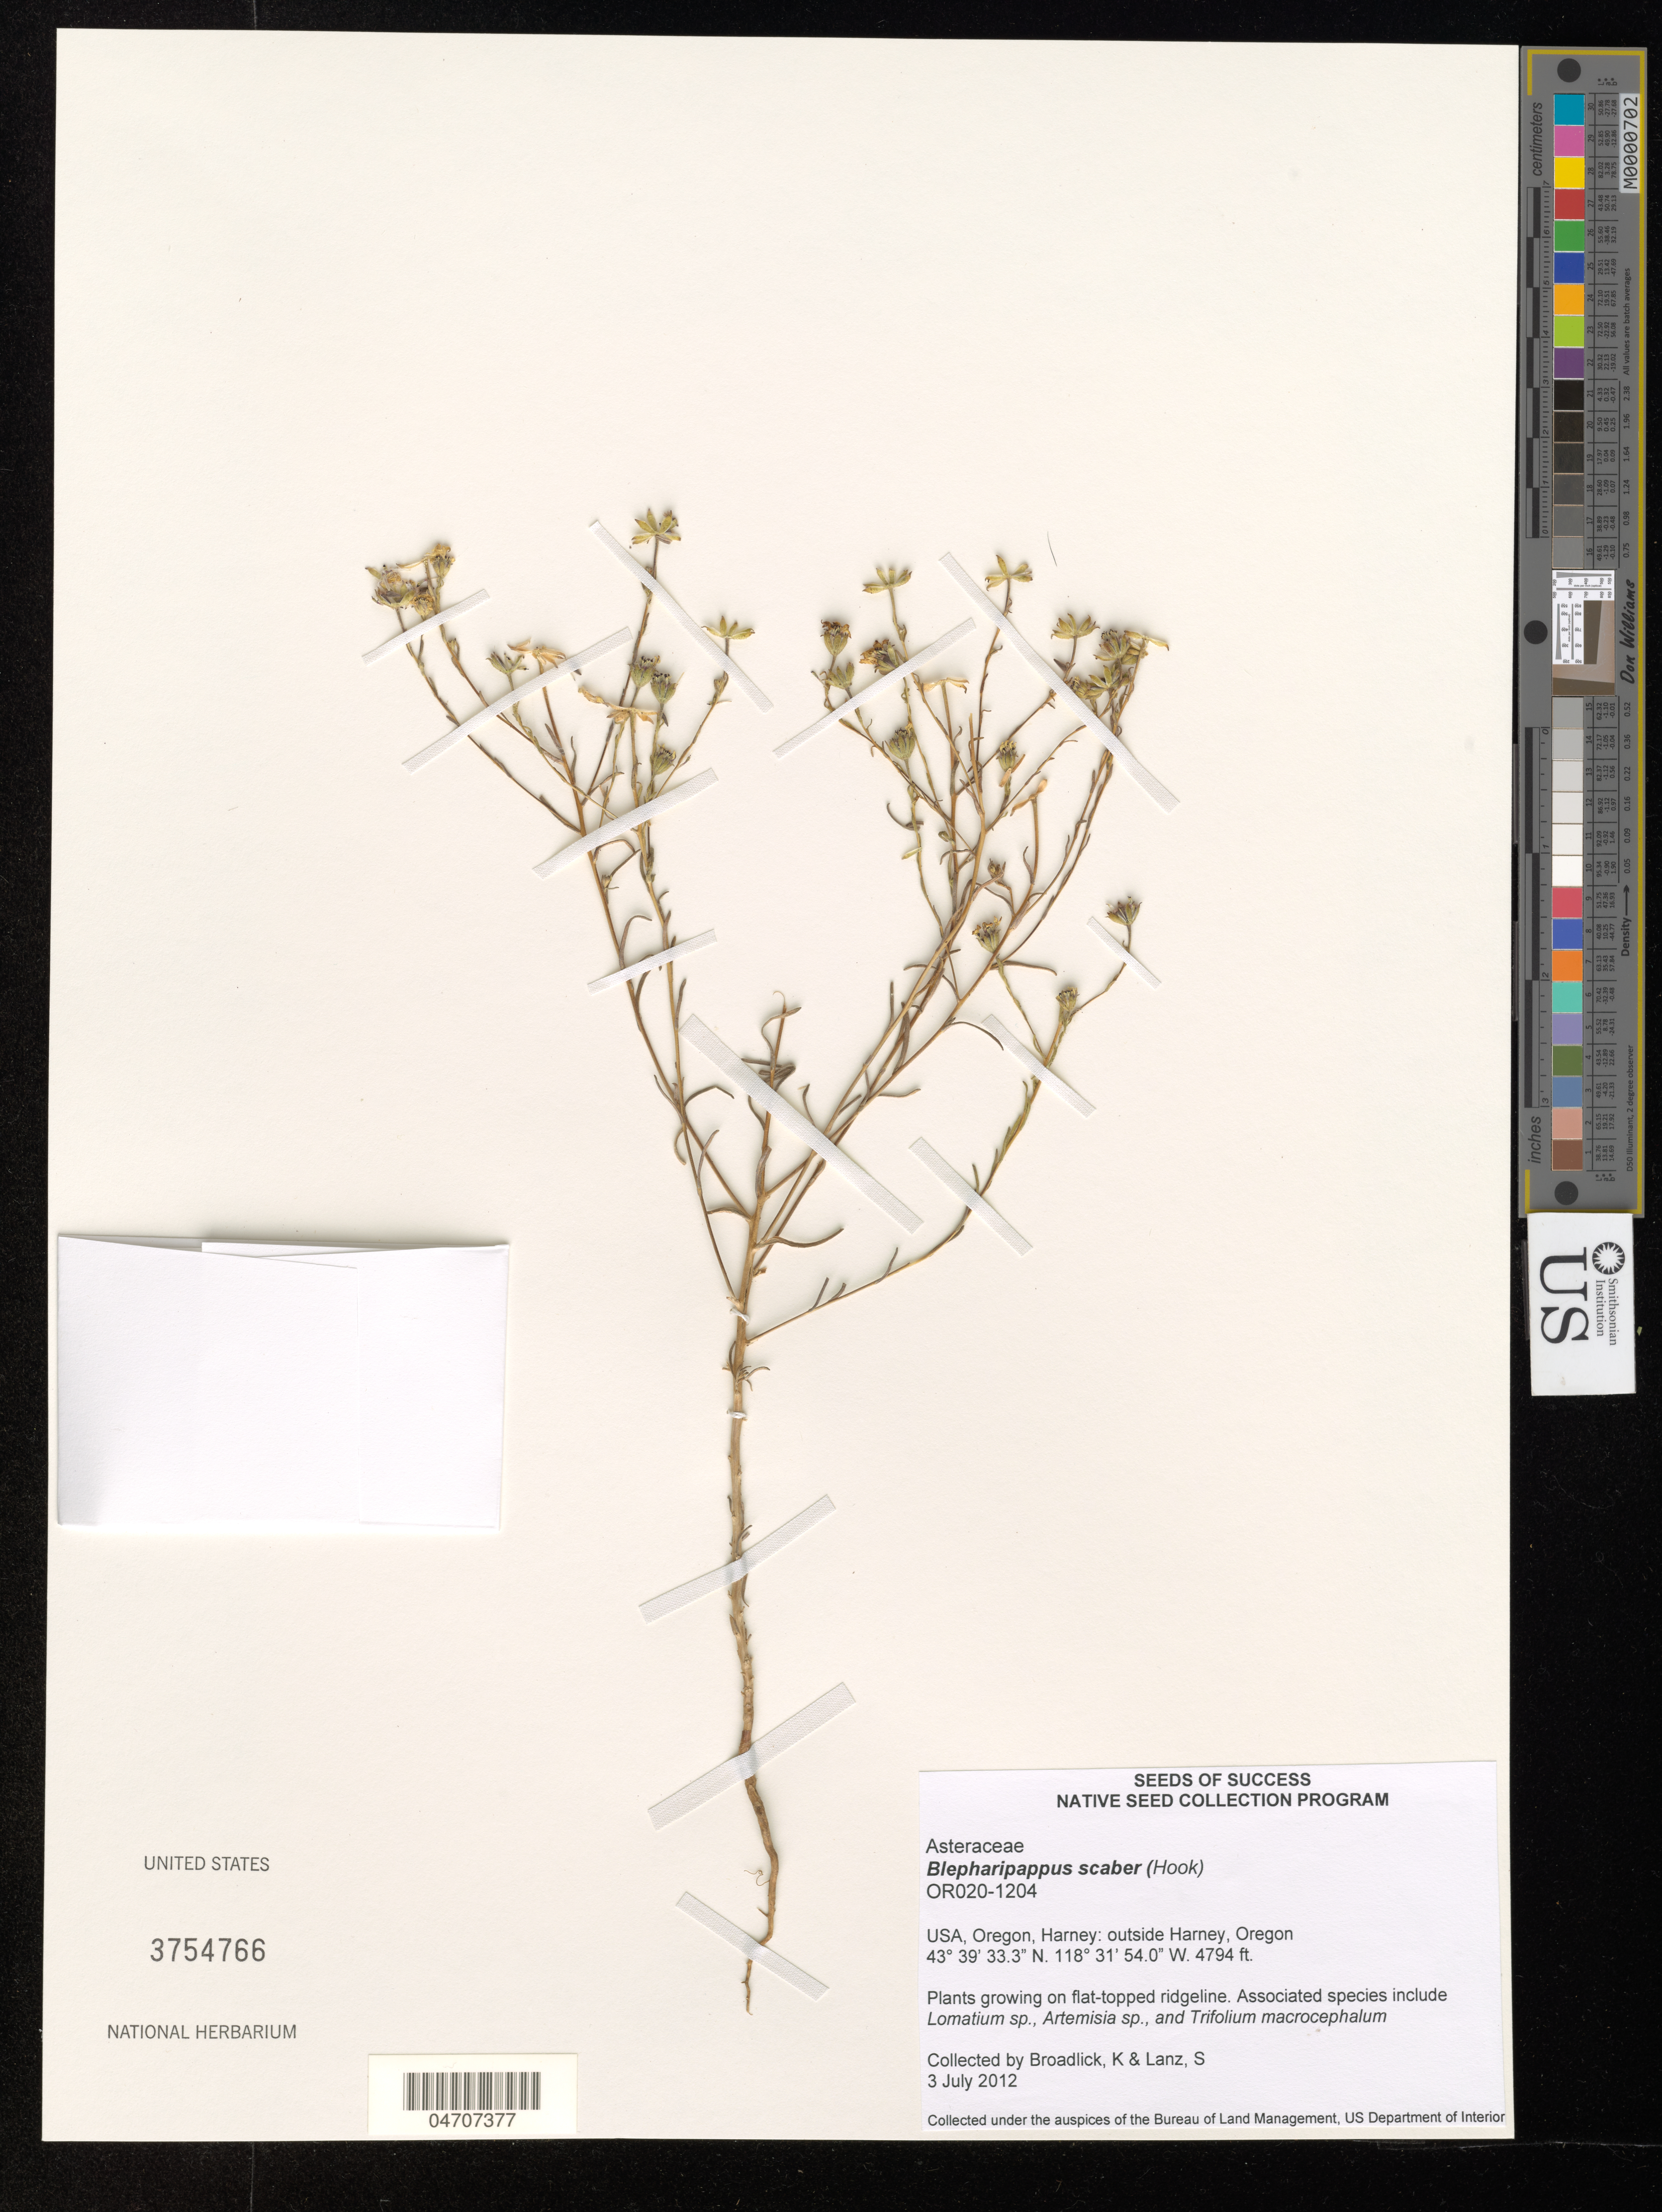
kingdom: Plantae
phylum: Tracheophyta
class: Magnoliopsida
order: Asterales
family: Asteraceae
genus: Blepharipappus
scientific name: Blepharipappus scaber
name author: Hook.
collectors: C. Monroy & J. Dyer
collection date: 2012-07-03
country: United States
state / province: Oregon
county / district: Harney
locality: Harney: outside Harney.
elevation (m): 1461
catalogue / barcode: US 3754766